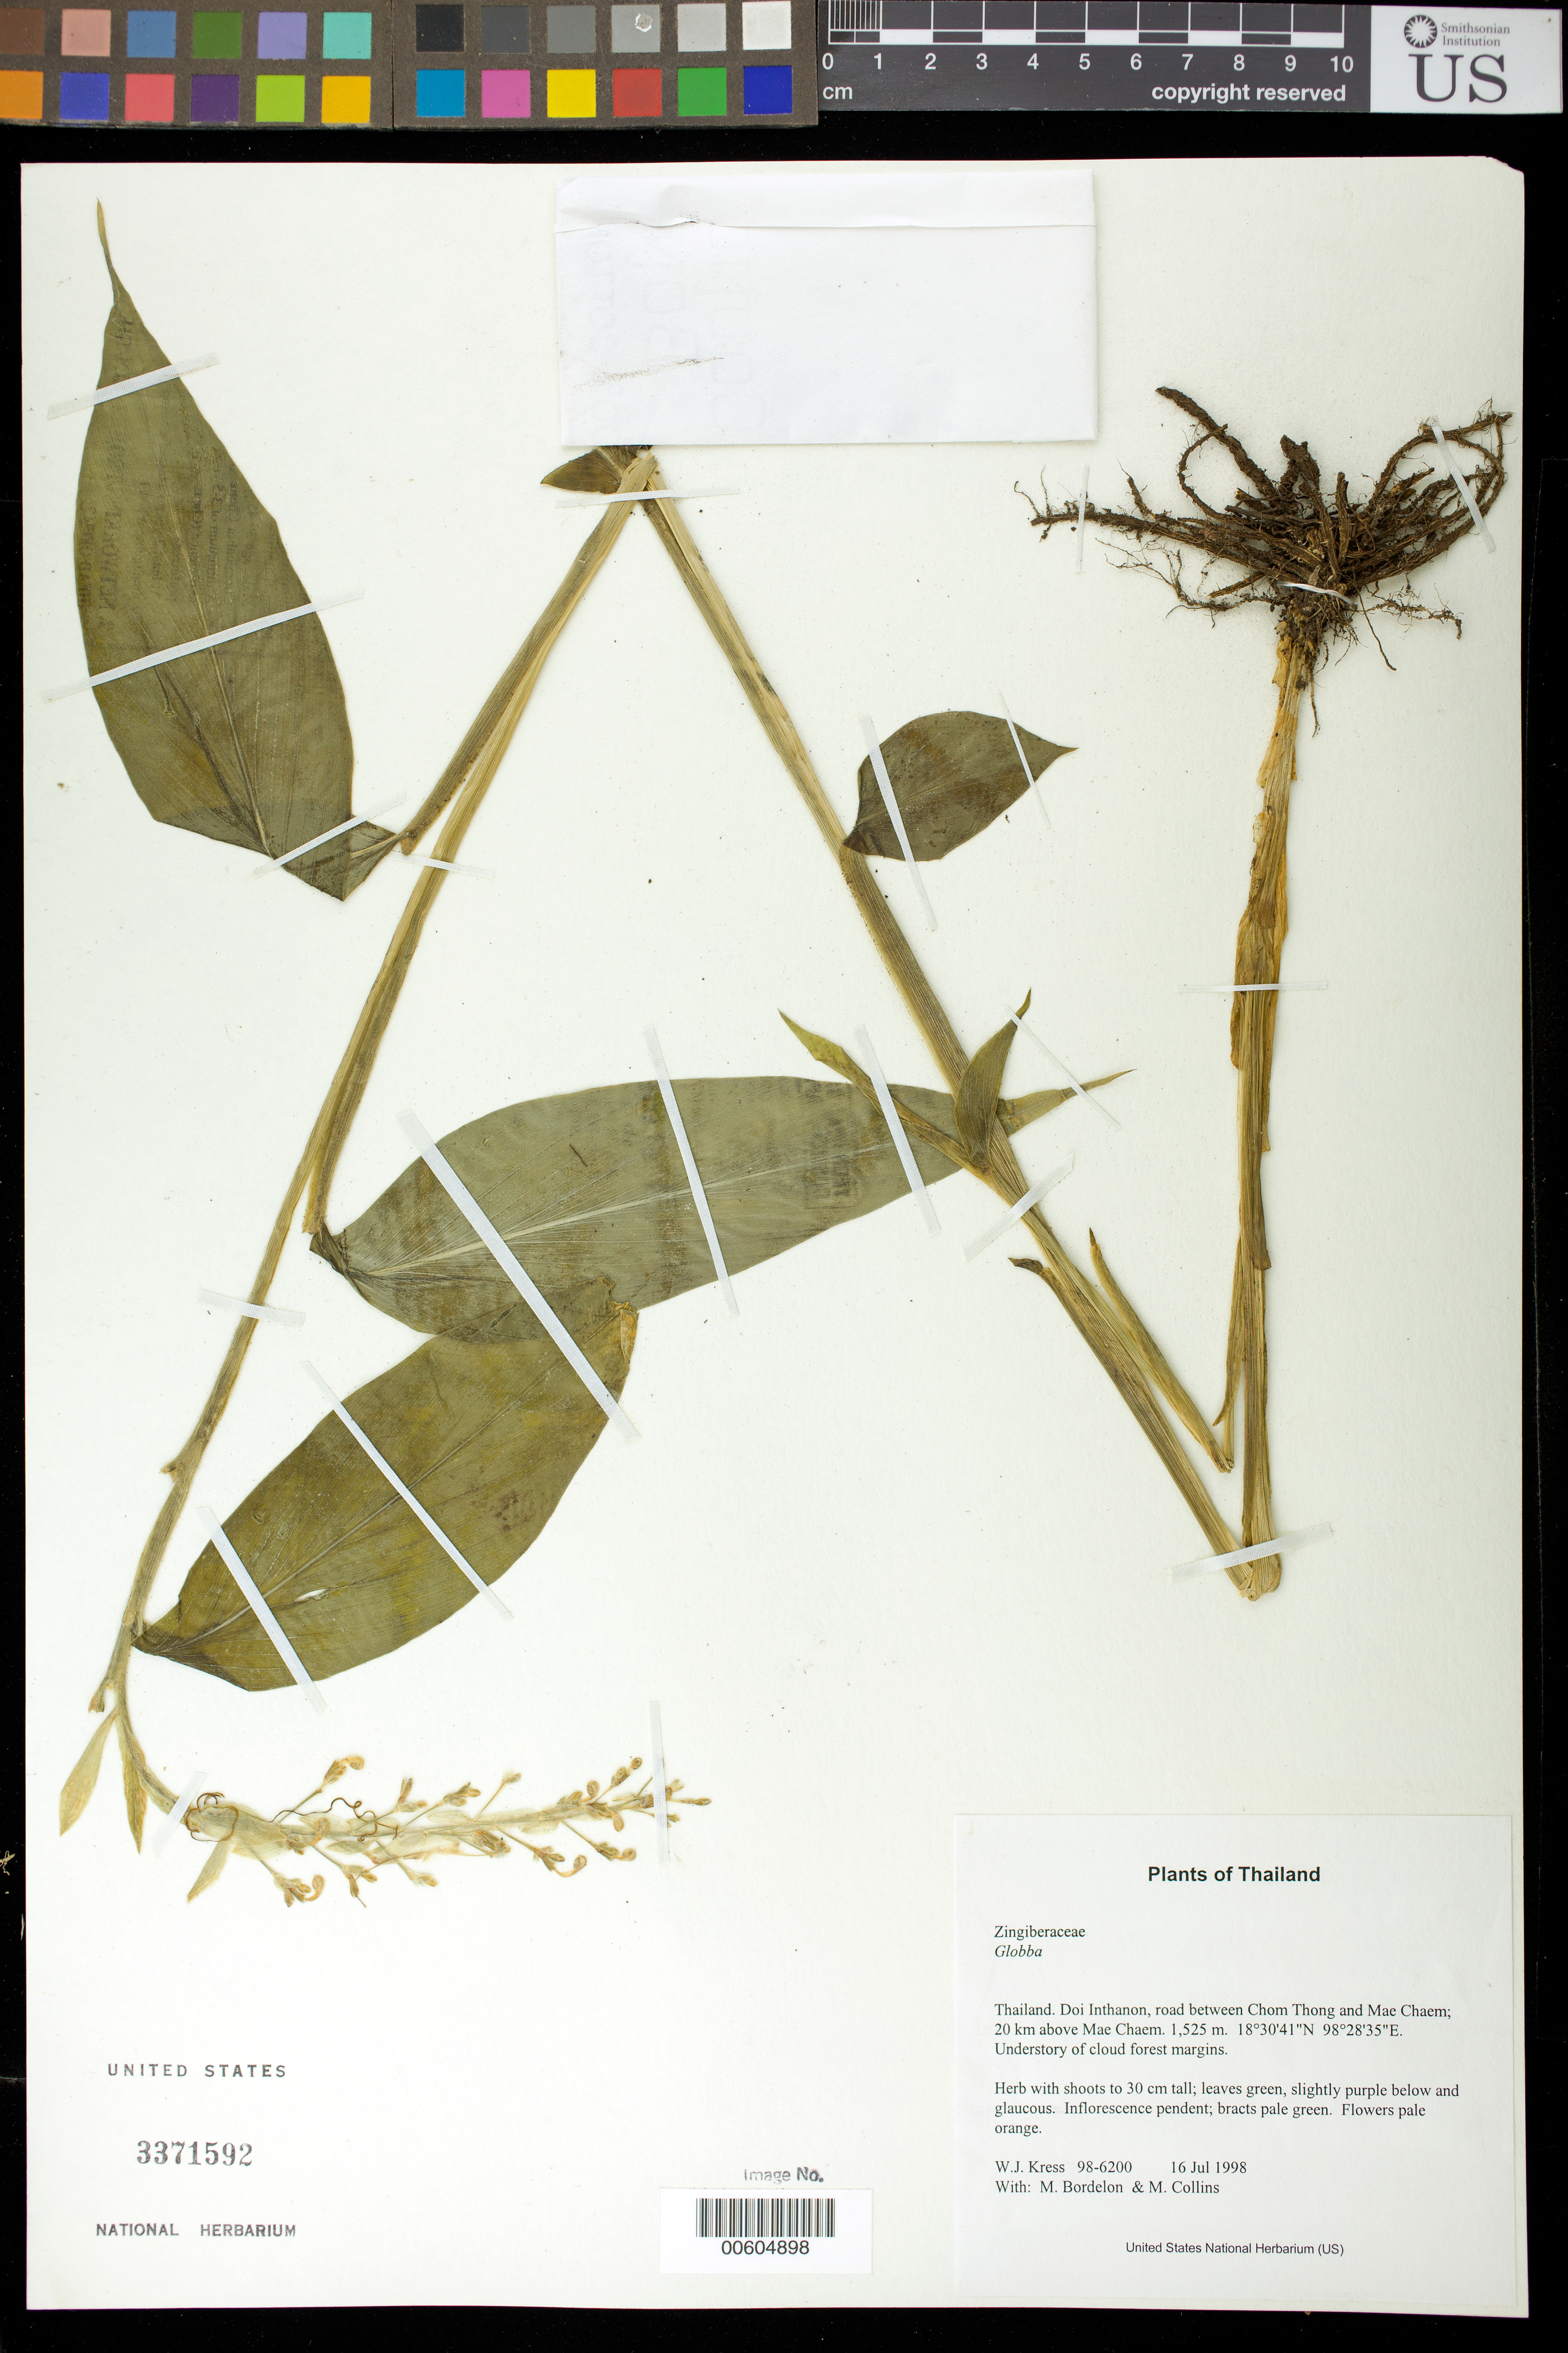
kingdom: Plantae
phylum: Tracheophyta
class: Liliopsida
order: Zingiberales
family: Zingiberaceae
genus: Globba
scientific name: Globba sp.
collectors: W. J. Kress, M. Bordelon & M. Collins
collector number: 98-6200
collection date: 1998-07-16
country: Thailand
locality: Doi Inthanon, road between Chom Thong and Mae Chaem; 20 km above Mae Chaem.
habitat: Understory of cloud forest margins.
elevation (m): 1525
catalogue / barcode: US 3371592